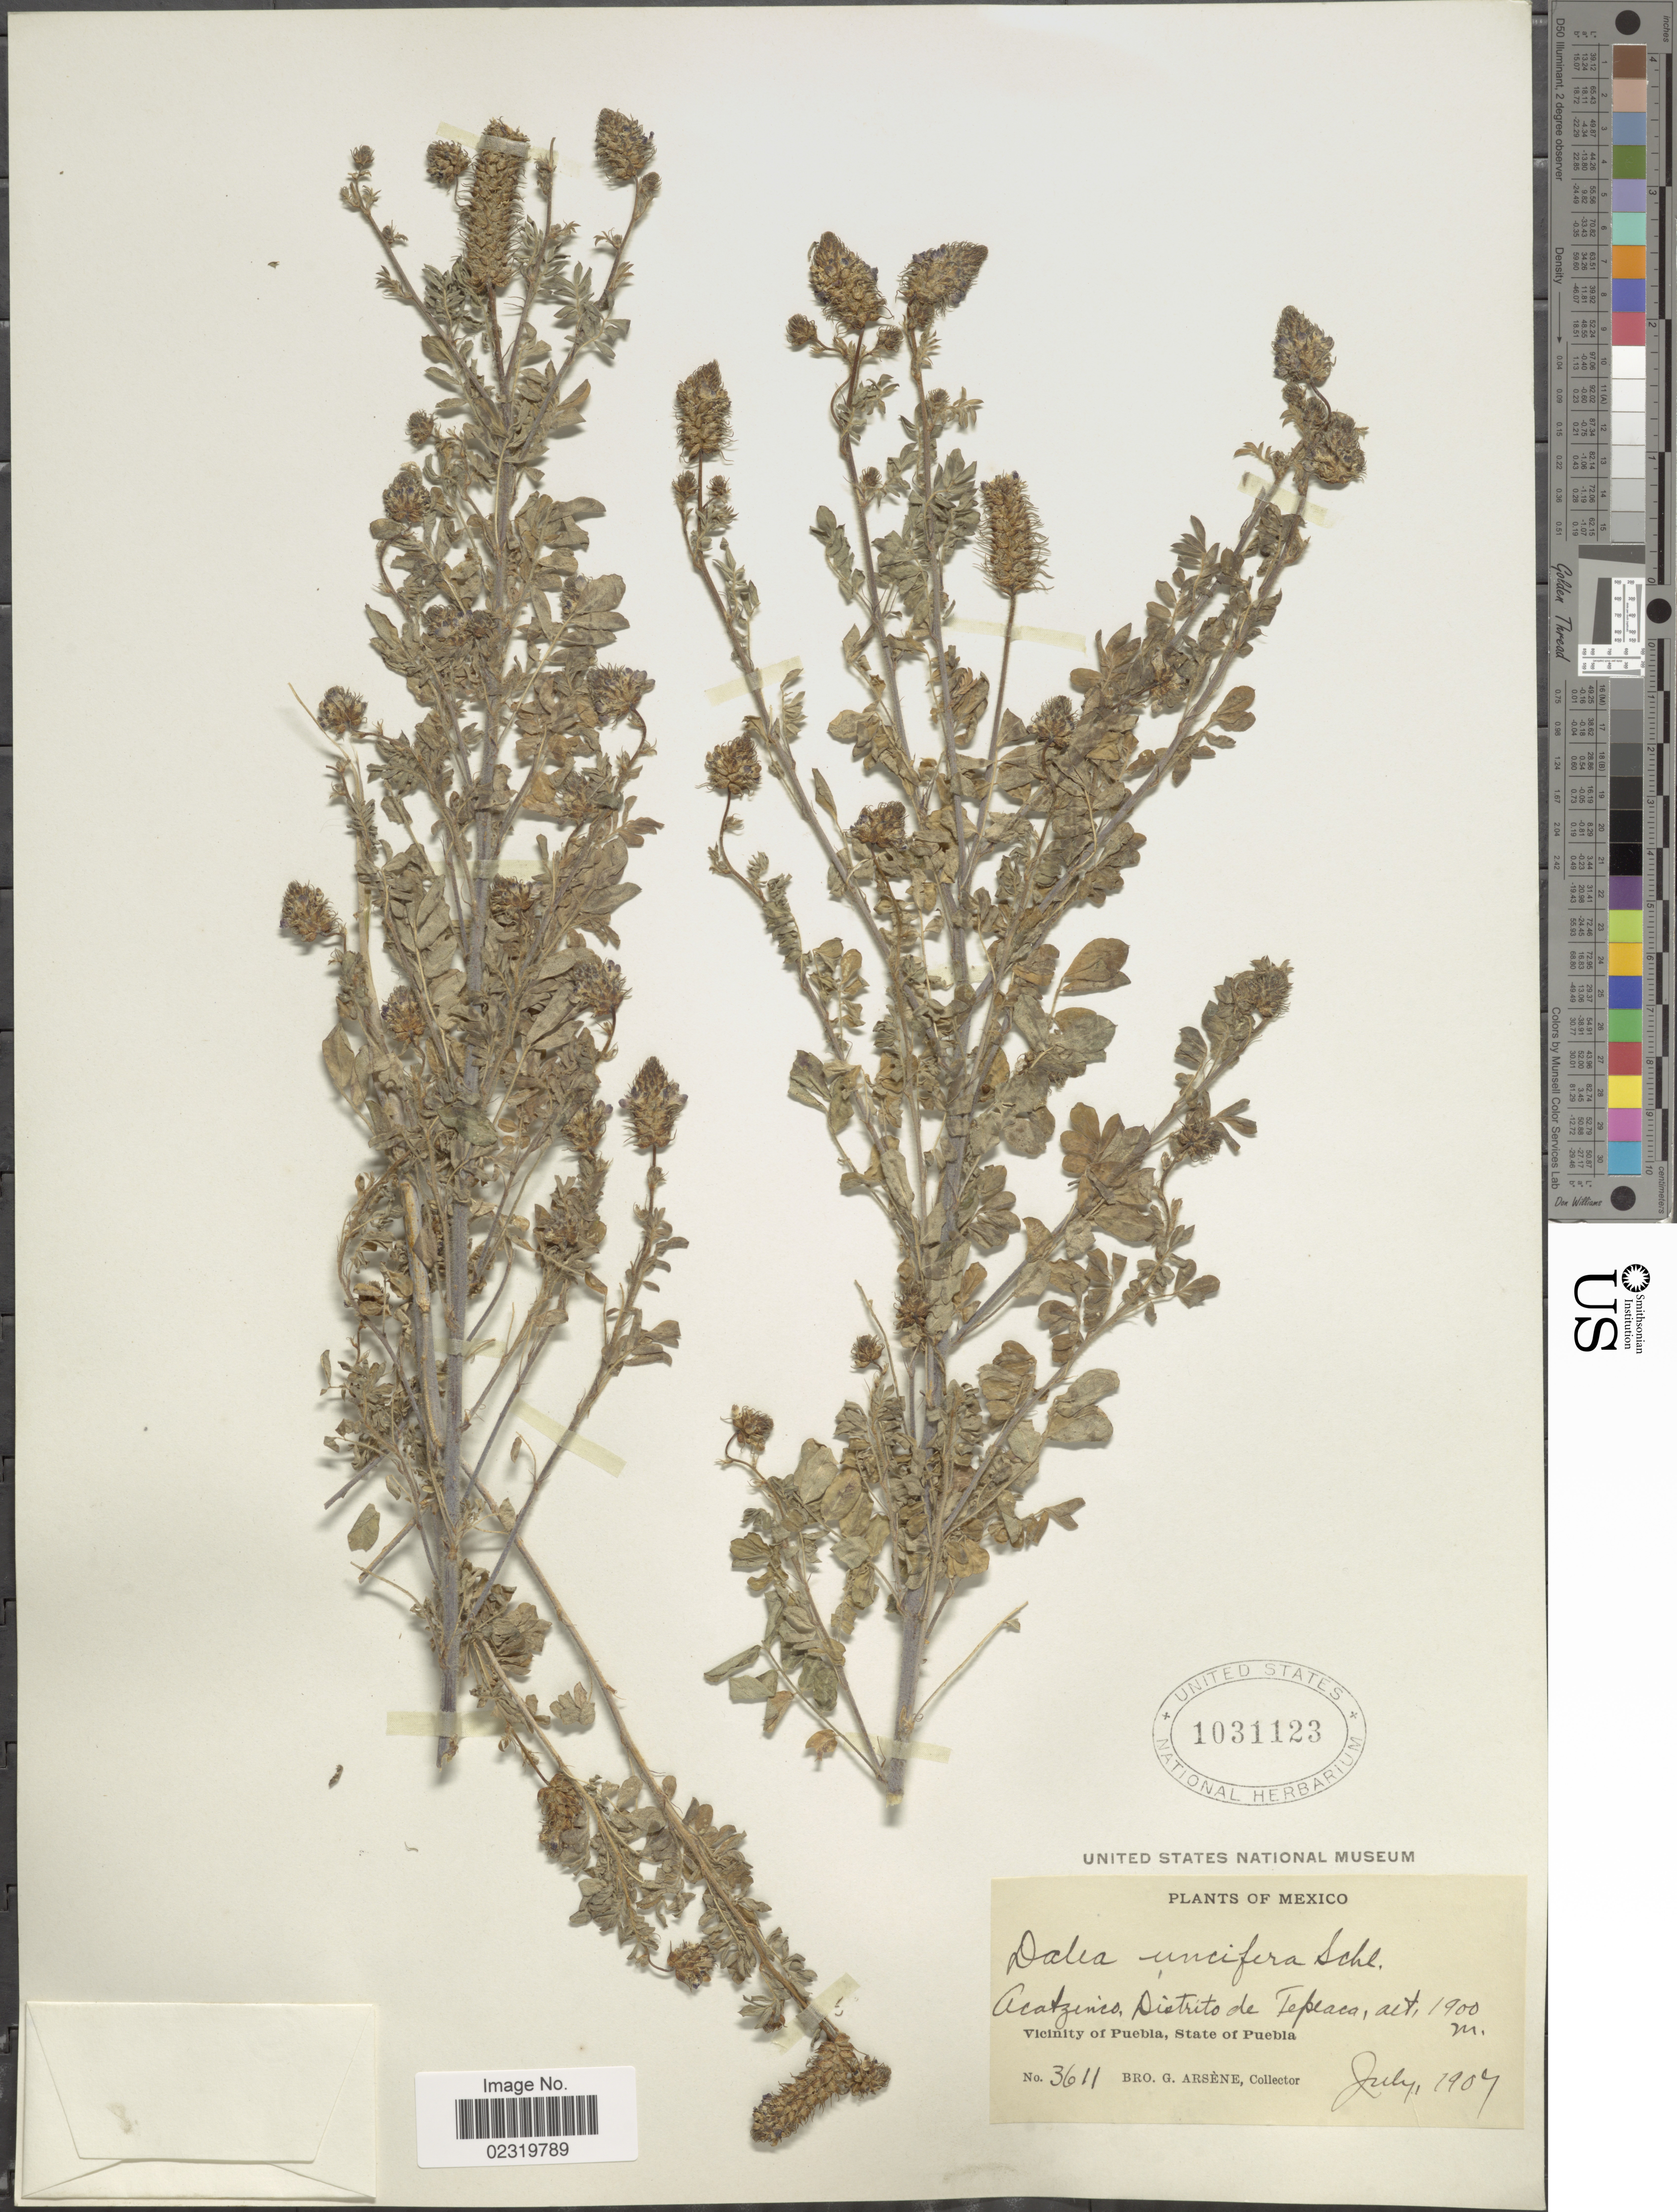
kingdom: Plantae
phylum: Tracheophyta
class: Magnoliopsida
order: Fabales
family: Fabaceae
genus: Dalea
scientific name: Dalea obovatifolia var. obovatifolia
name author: Ortega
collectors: Bro. G. Arsène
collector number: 3611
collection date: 1907-07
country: Mexico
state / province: Puebla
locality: Acatzinco, Distrito de Tepeaca Vicinity of Puebla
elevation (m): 1900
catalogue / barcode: US 1031123